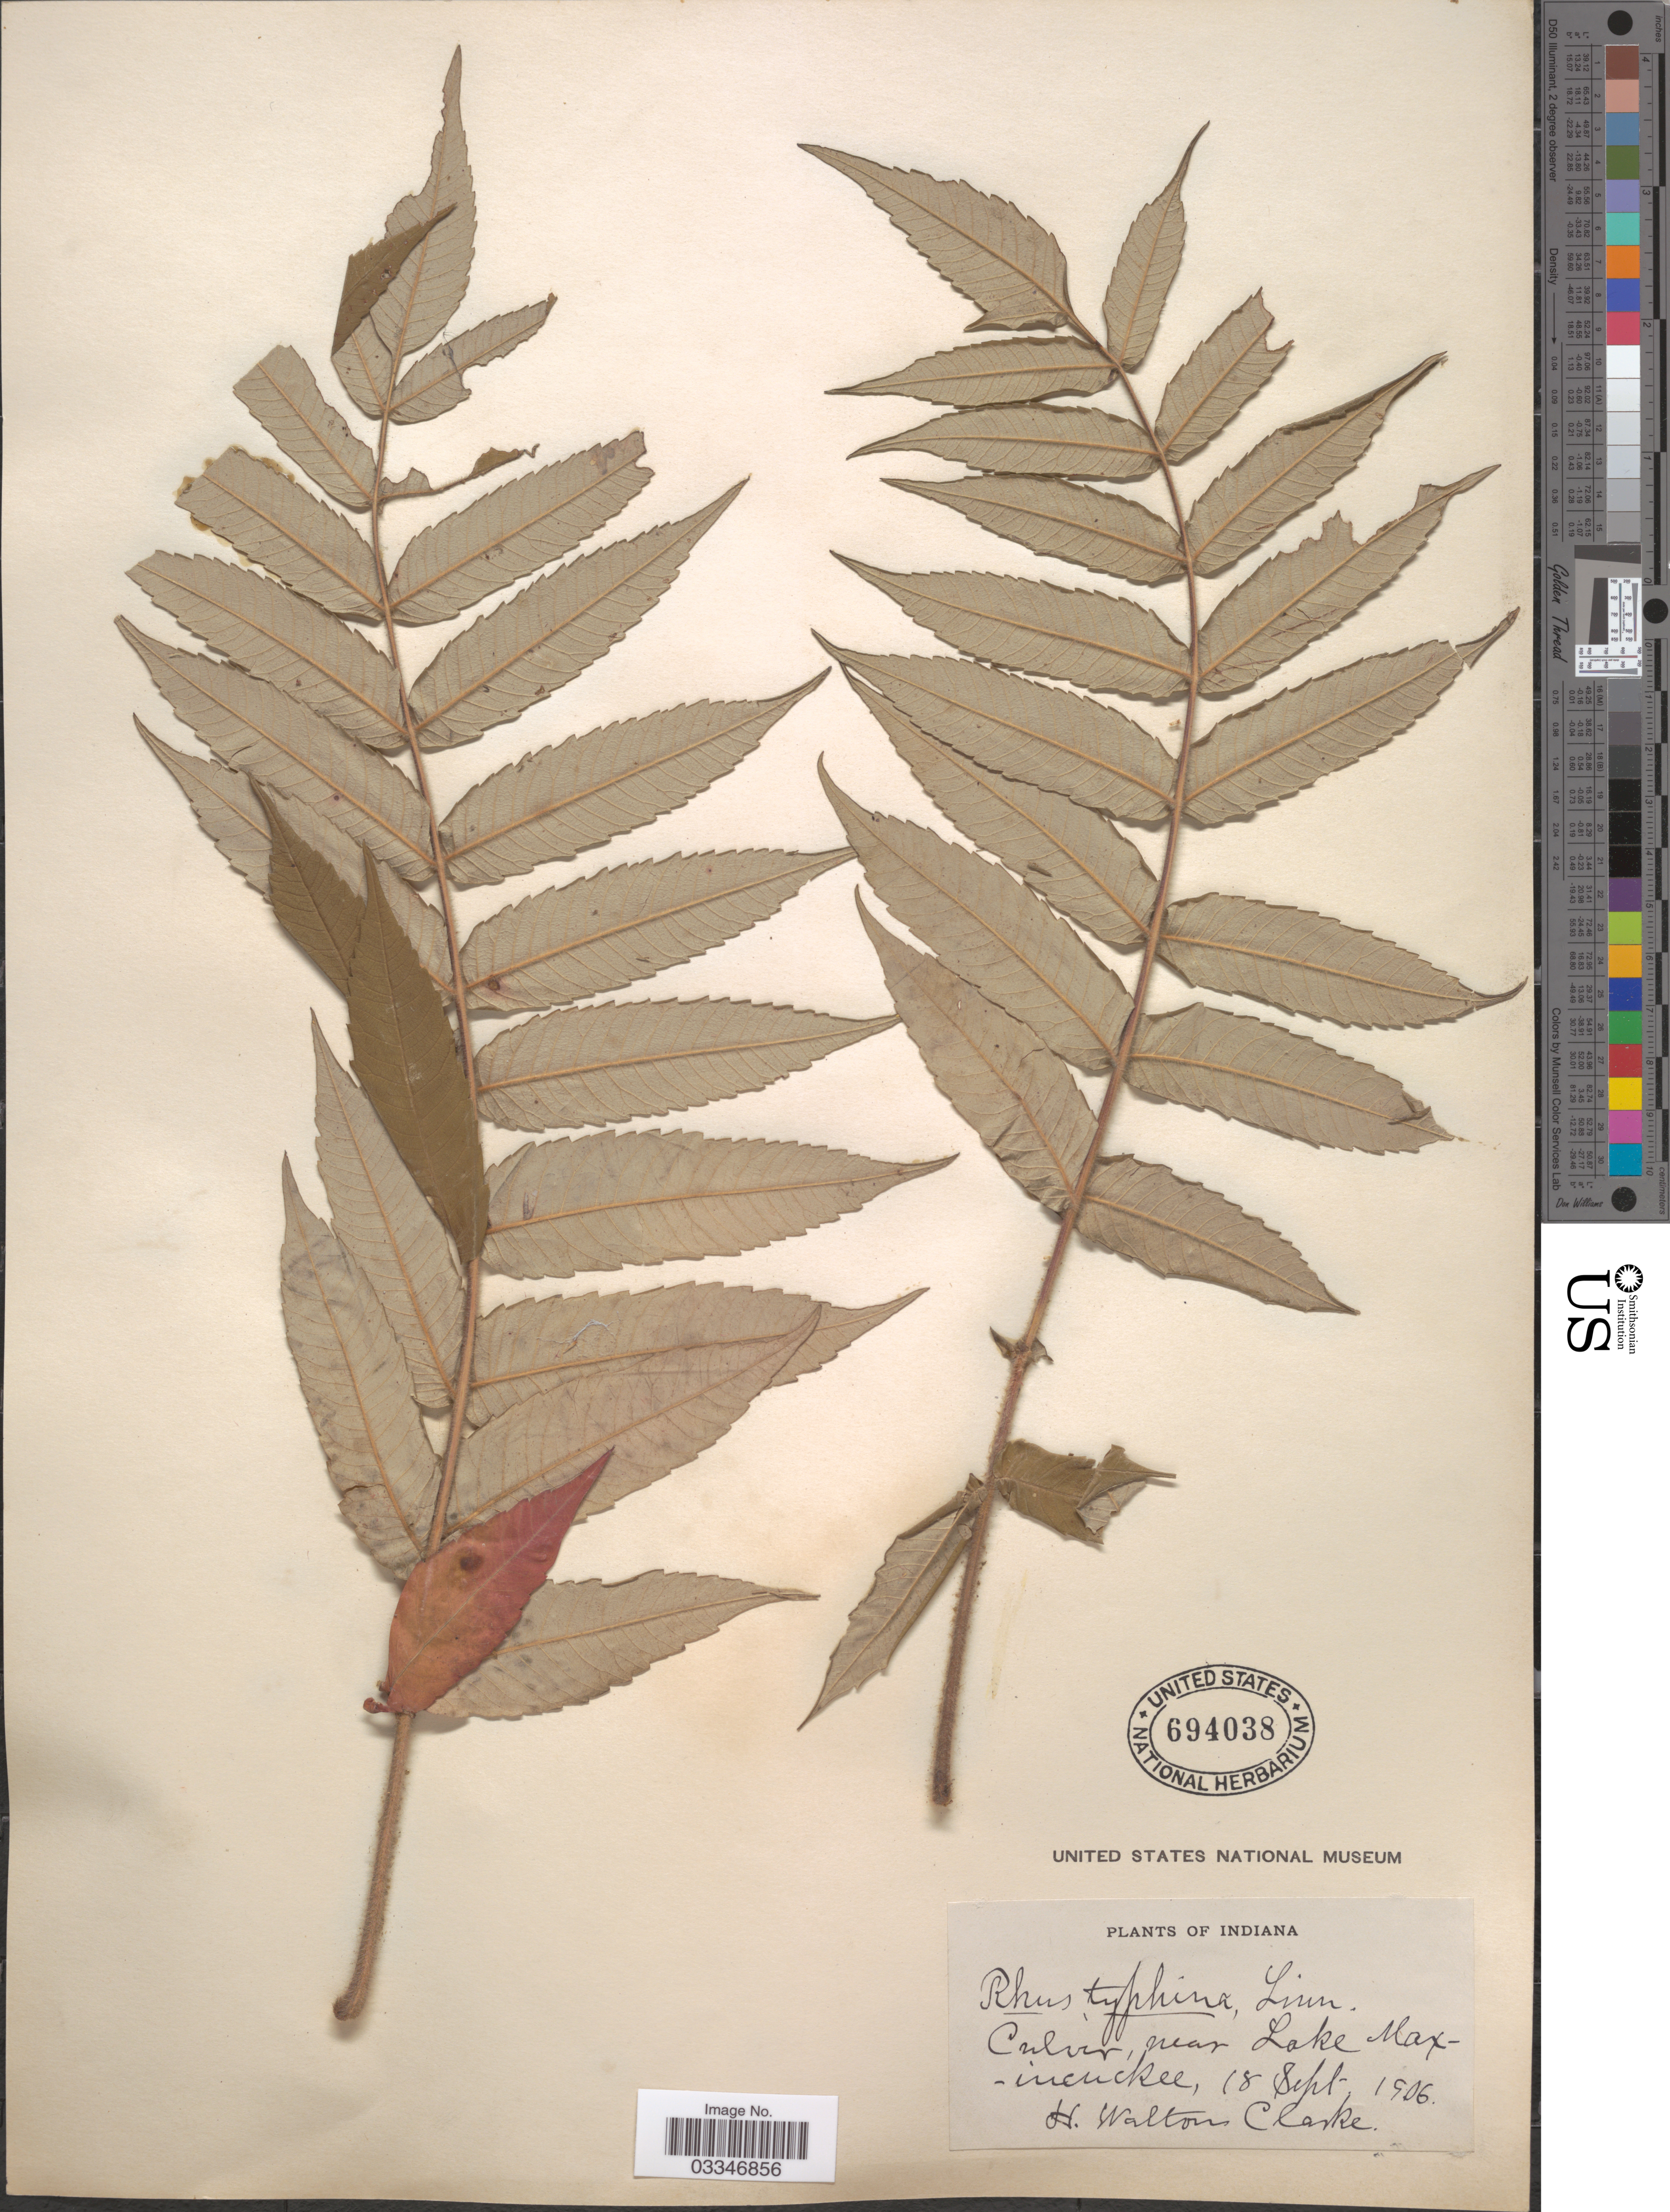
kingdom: Plantae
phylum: Tracheophyta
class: Magnoliopsida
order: Sapindales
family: Anacardiaceae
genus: Rhus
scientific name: Rhus typhina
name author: L.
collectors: H. W. Clarke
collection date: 1906-09-18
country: United States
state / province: Indiana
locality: Culver, near Lake Maxincuckee.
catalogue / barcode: US 694038